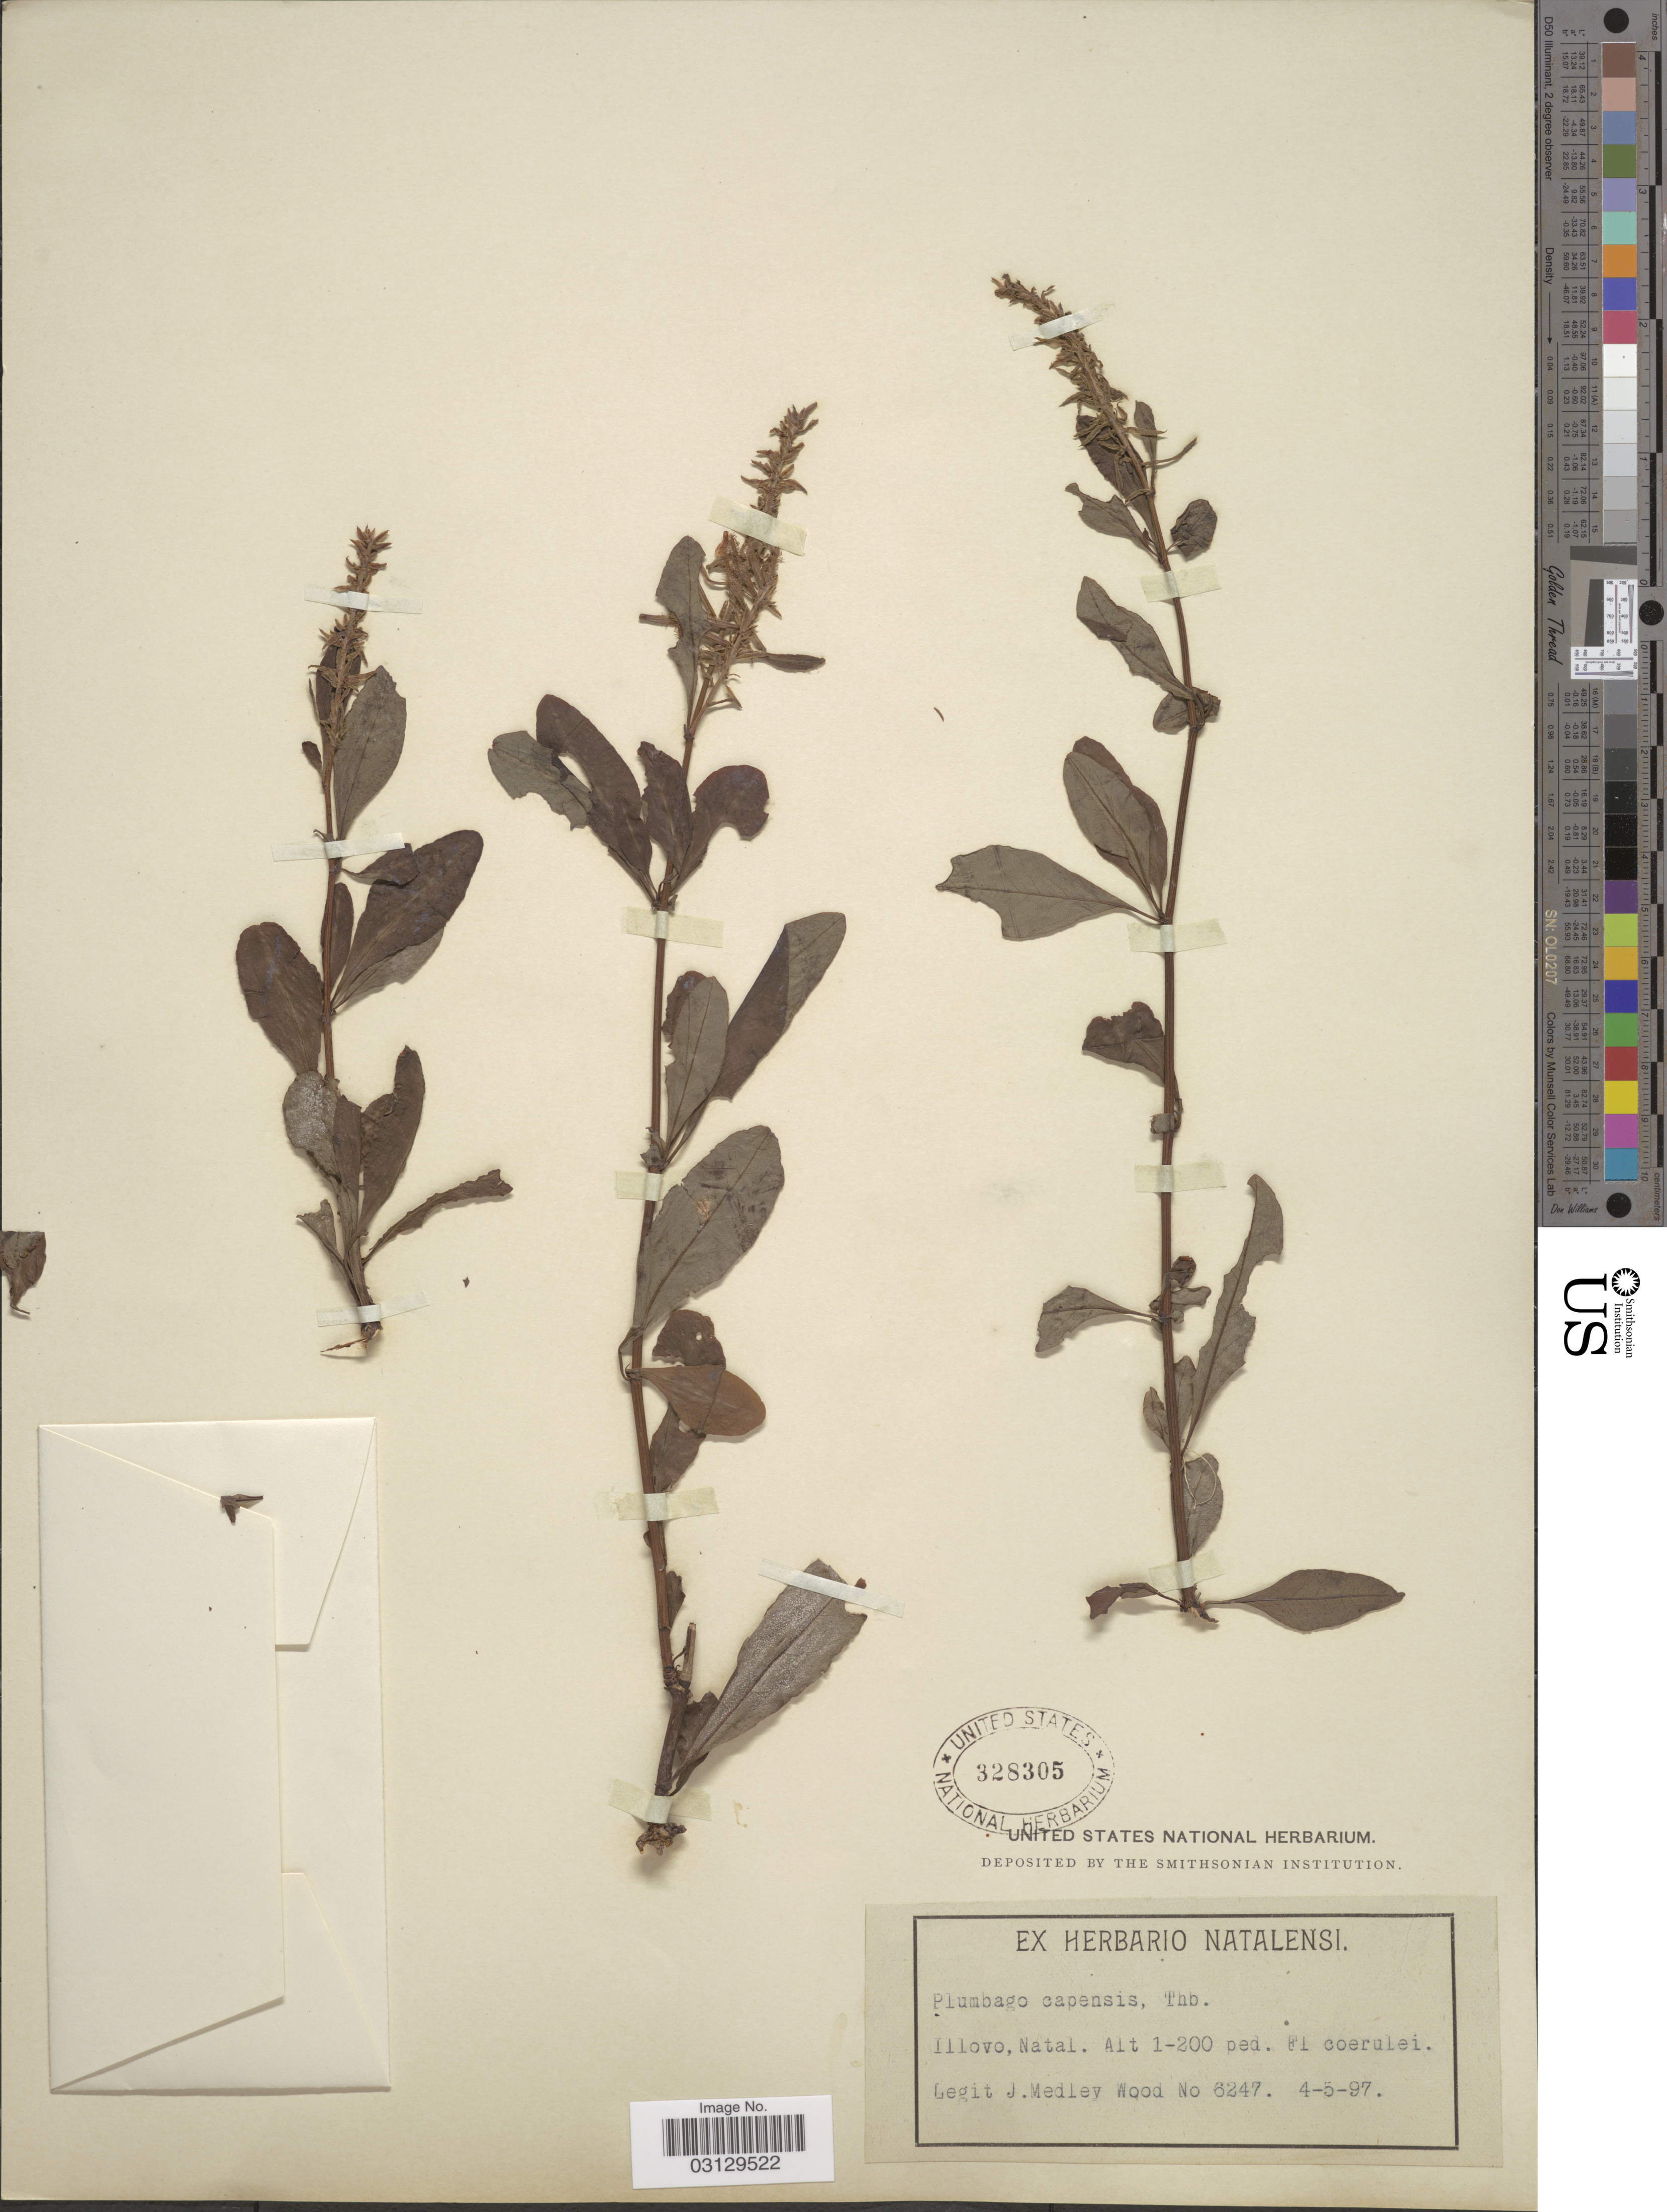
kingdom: Plantae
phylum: Tracheophyta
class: Magnoliopsida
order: Caryophyllales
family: Plumbaginaceae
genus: Plumbago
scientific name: Plumbago auriculata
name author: Lam.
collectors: J. Medley Wood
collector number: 6247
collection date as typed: Transcribed d/m/y: 4/5/97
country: South Africa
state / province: KwaZulu-Natal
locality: Illovo, Natal.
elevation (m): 30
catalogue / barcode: US 328305